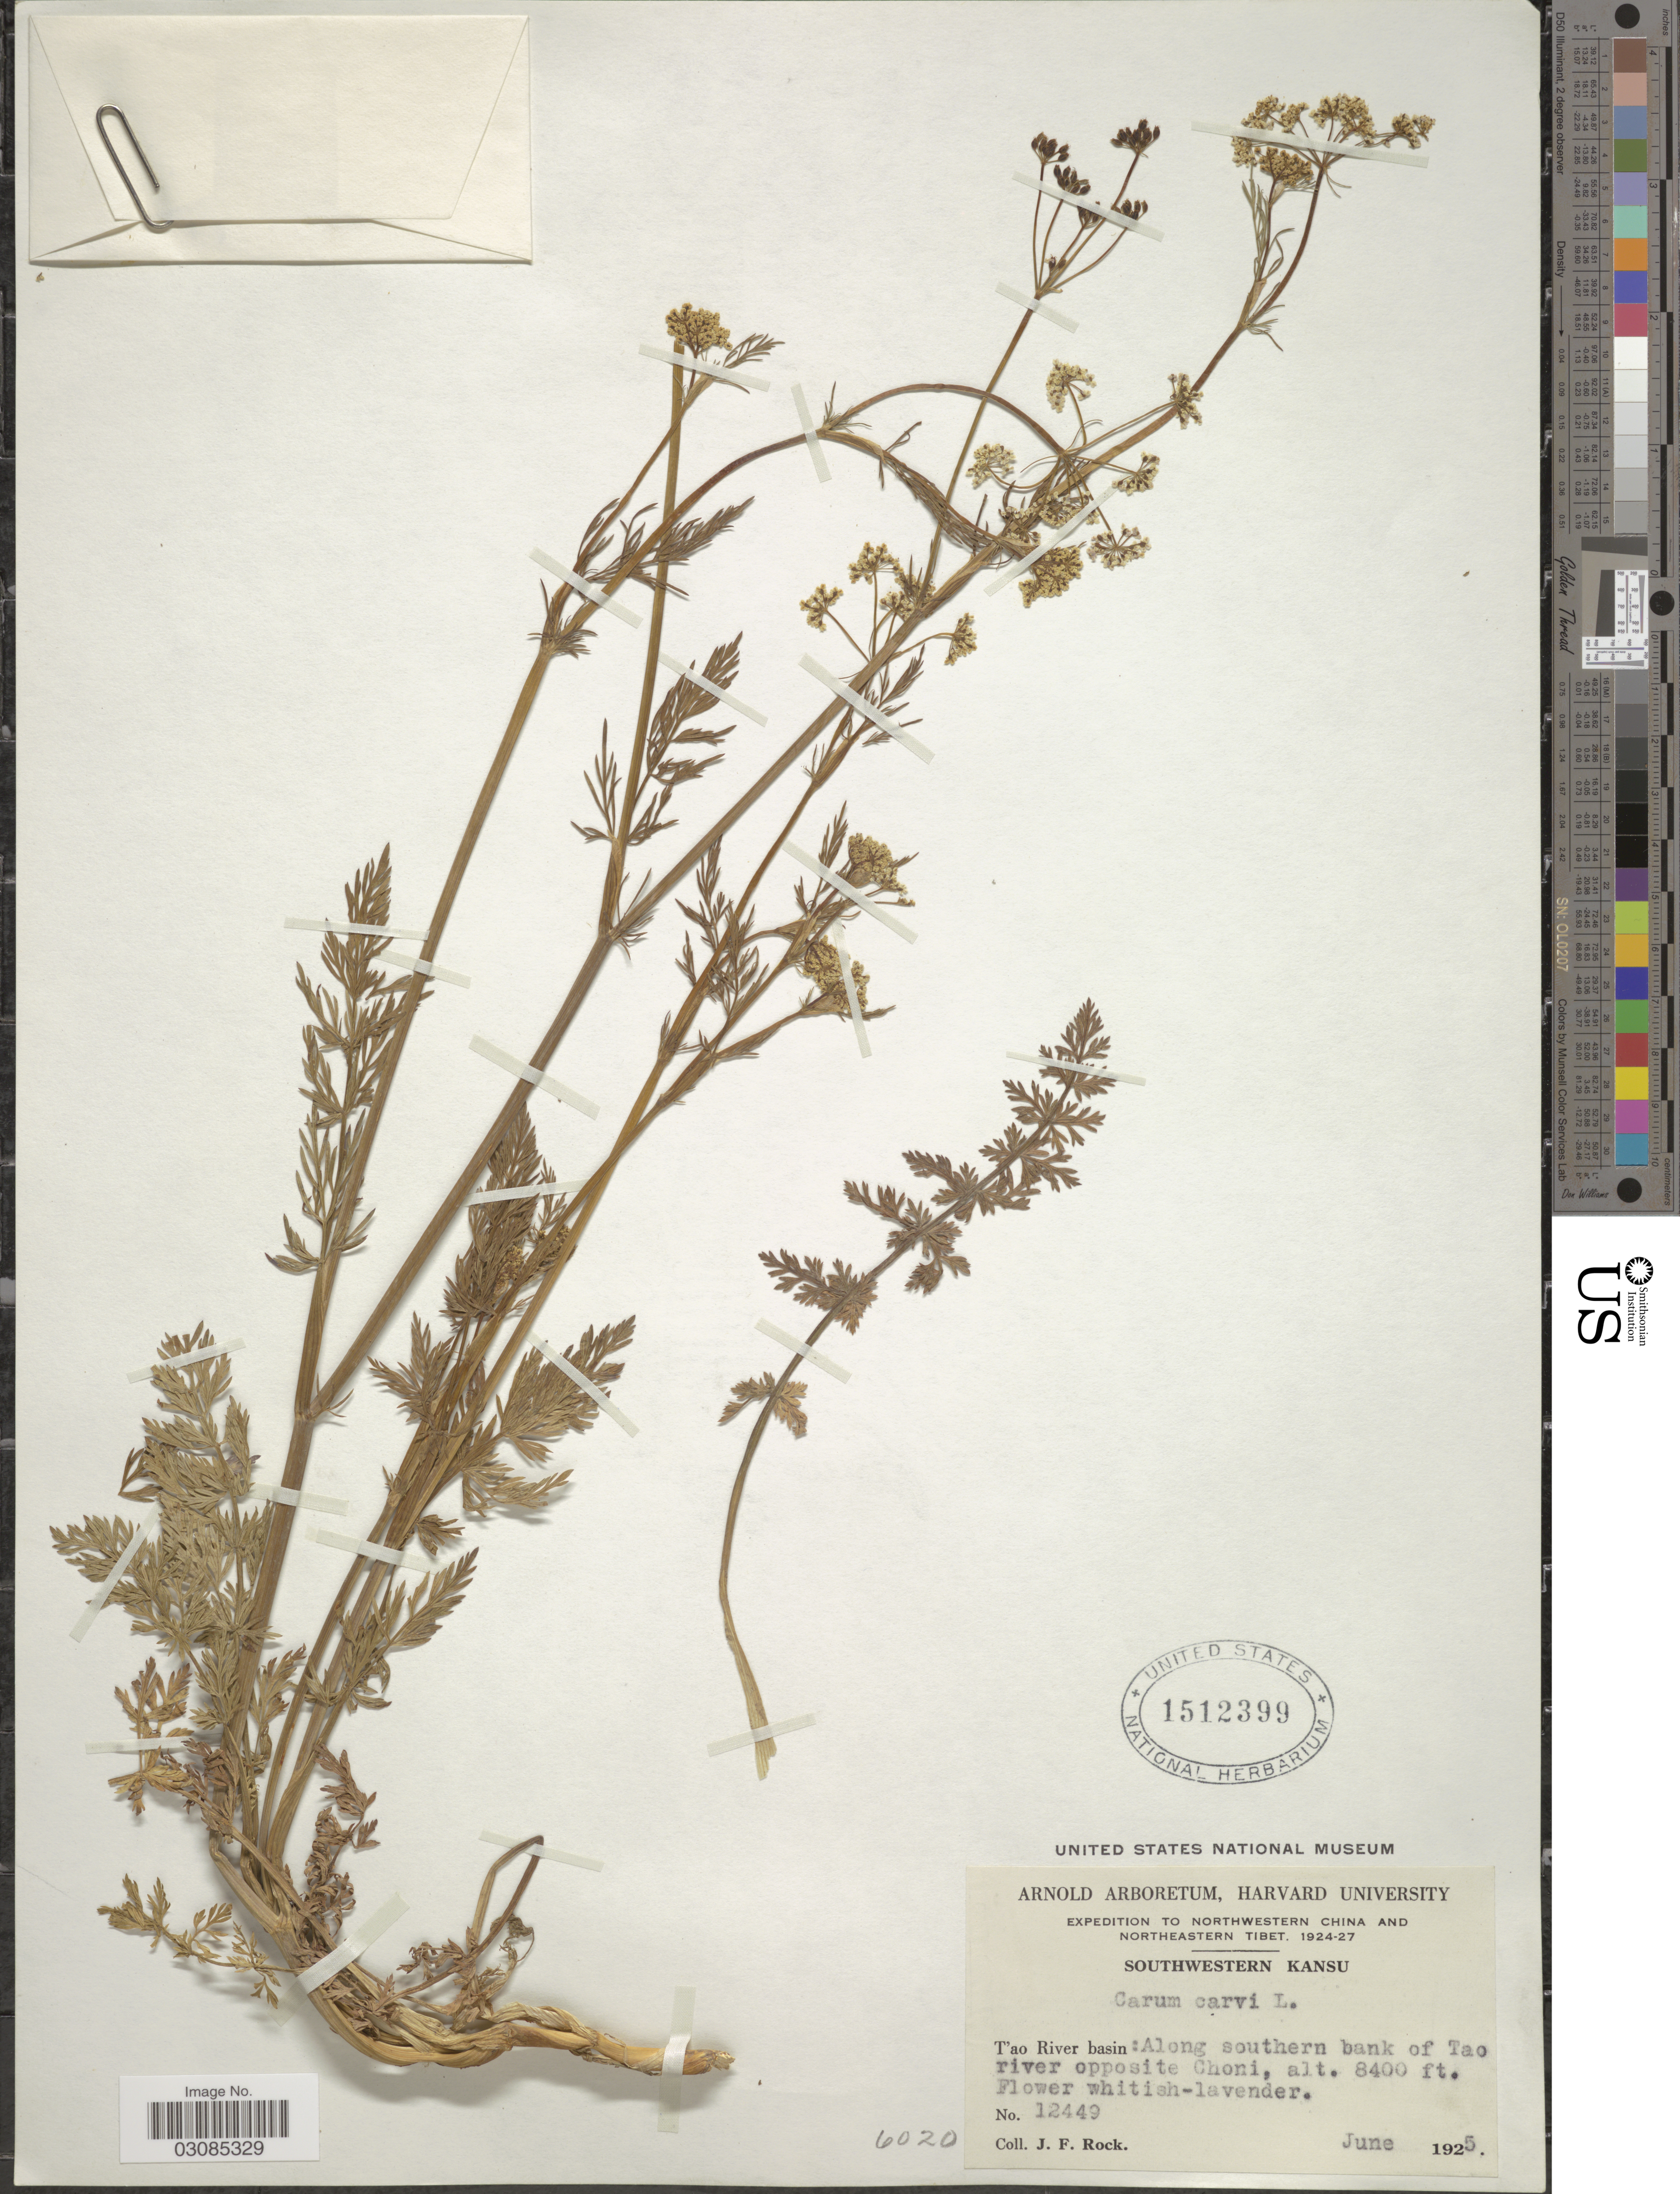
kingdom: Plantae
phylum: Tracheophyta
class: Magnoliopsida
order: Apiales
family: Apiaceae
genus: Carum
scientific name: Carum carvi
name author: L.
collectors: J. Rock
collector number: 12449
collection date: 1925-06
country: China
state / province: Gansu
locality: Northwestern China and Northeastern Tibet. Southwestern Kansu. T'ao River basin: Along southern bank of Tao river opposite Choni.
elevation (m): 2560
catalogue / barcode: US 1512399